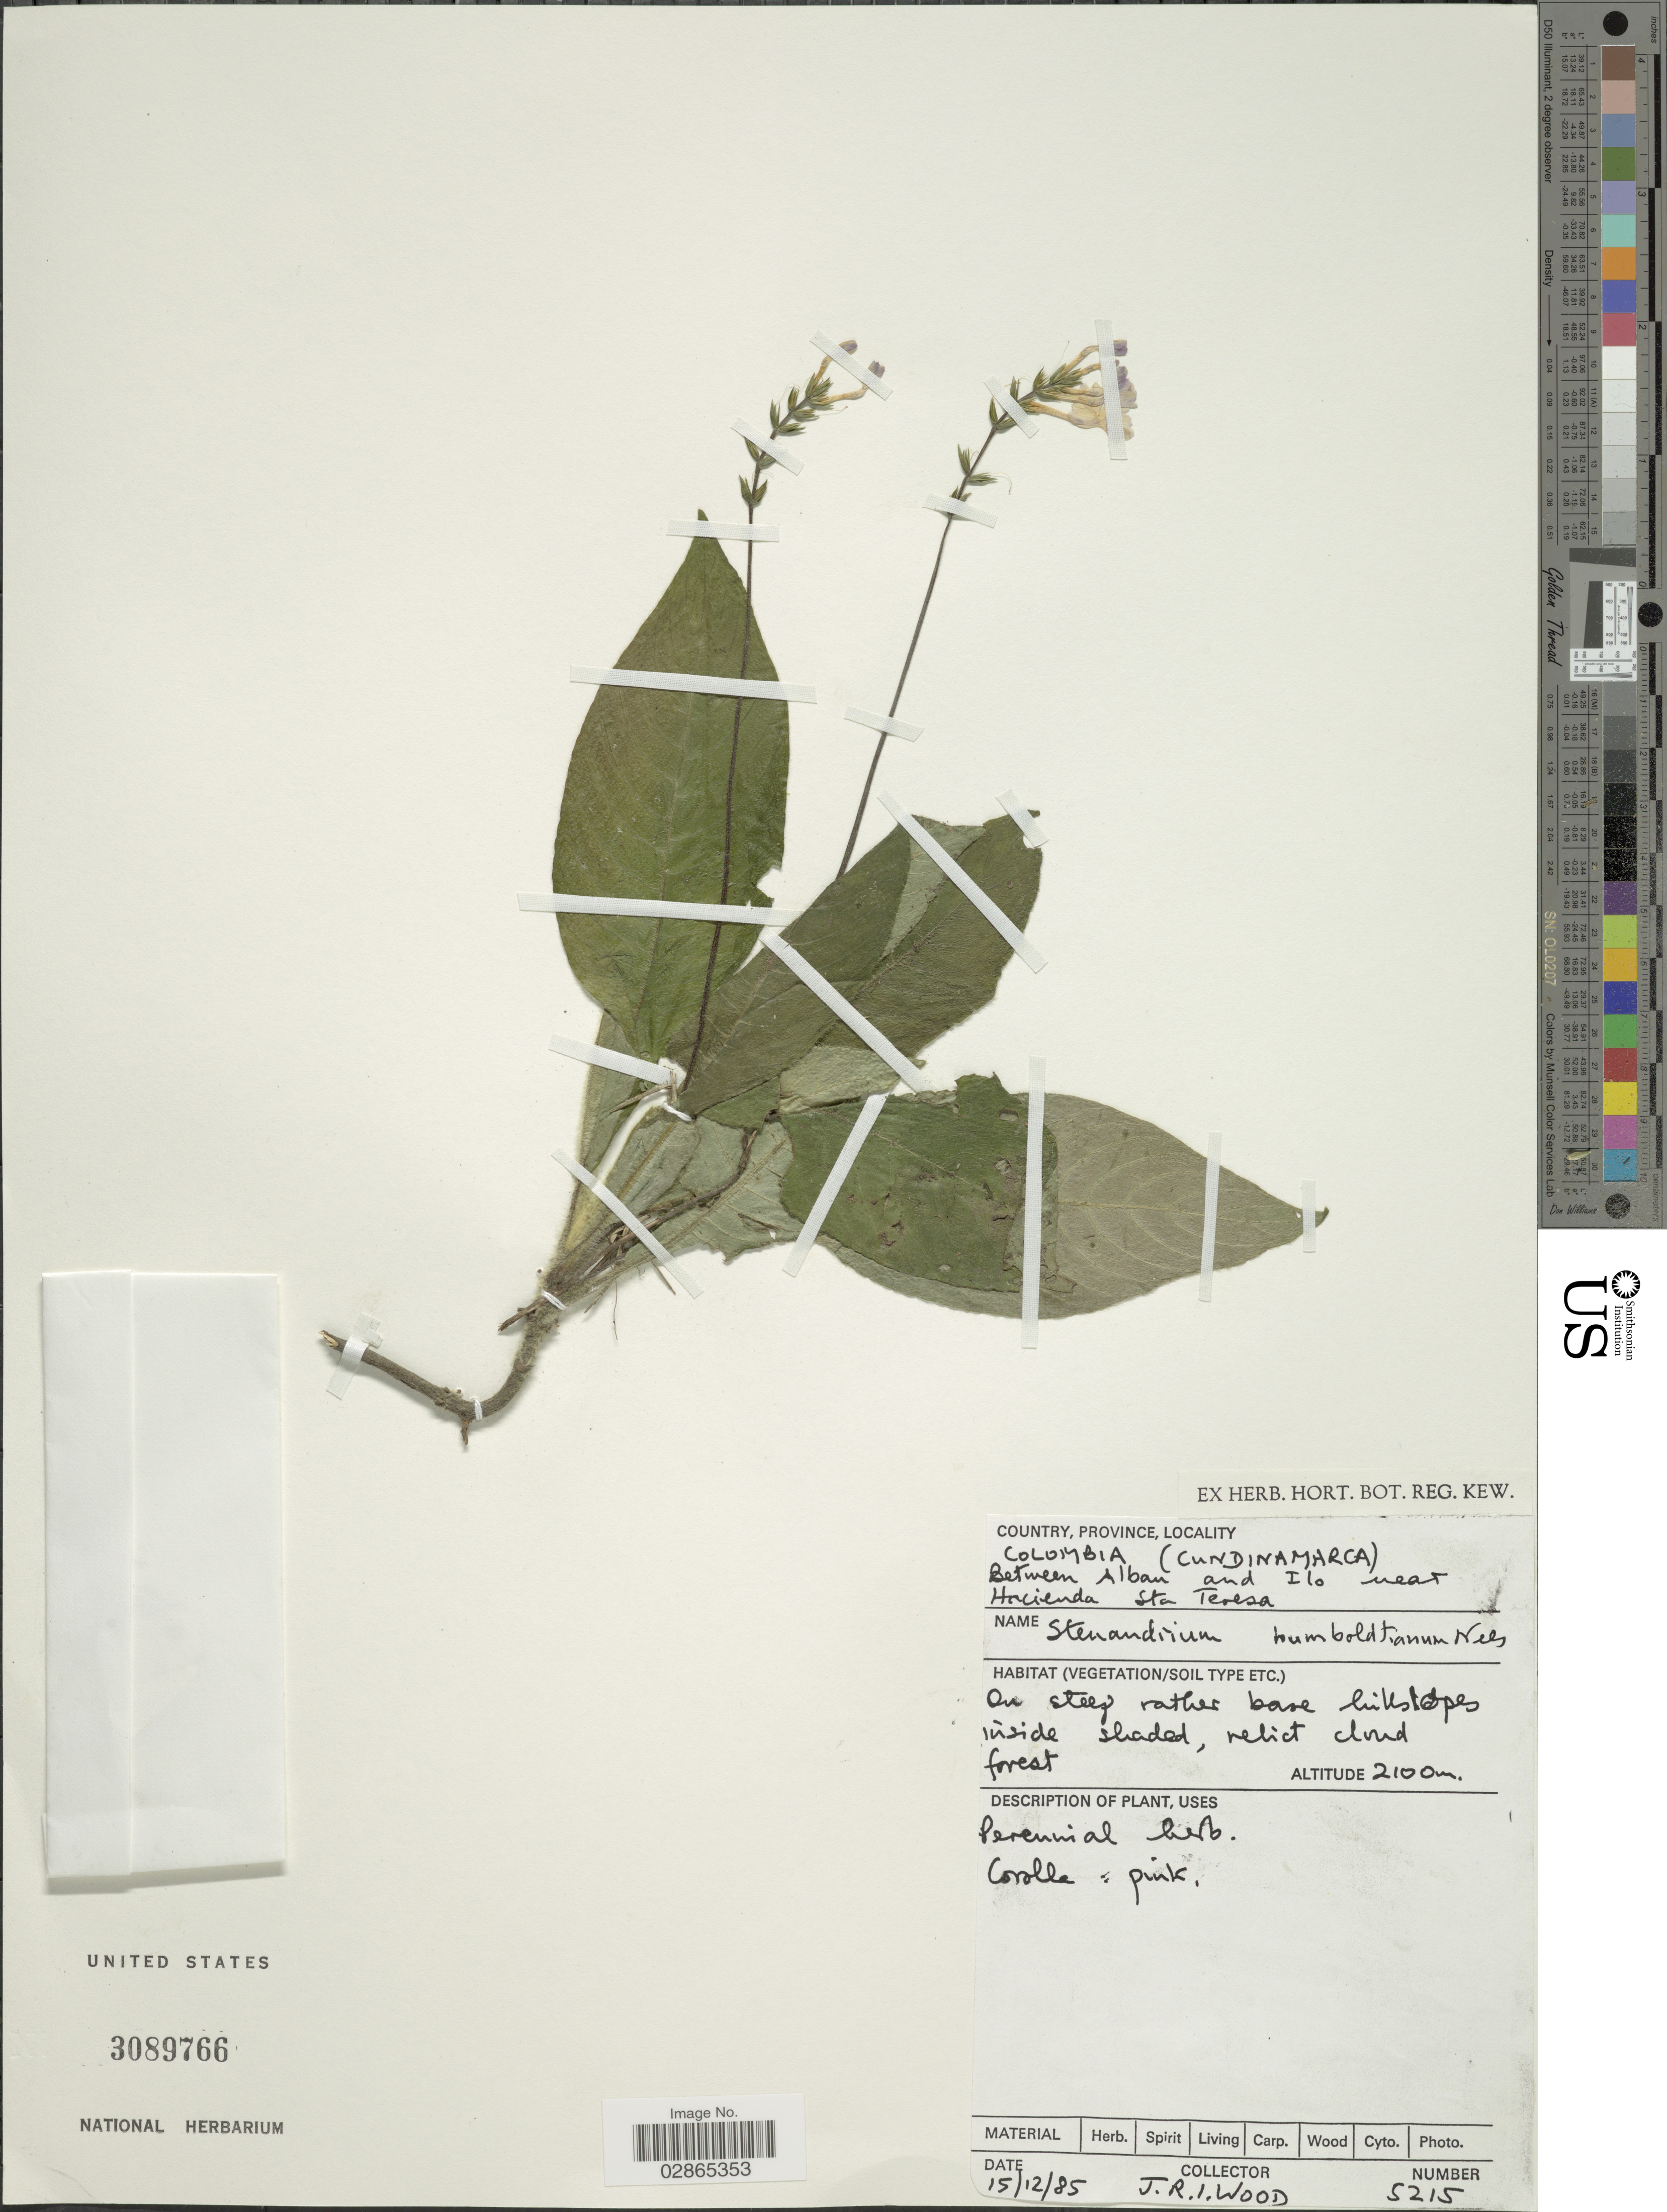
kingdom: Plantae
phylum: Tracheophyta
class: Magnoliopsida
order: Lamiales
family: Acanthaceae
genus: Stenandrium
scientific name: Stenandrium humboldtianum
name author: Nees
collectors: J. R. I. Wood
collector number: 5215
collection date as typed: Transcribed d/m/y: 15/12/85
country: Colombia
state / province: Cundinamarca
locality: Between Alban and Ilo near Hacienda Sta Teresa.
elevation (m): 2100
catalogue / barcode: US 3089766